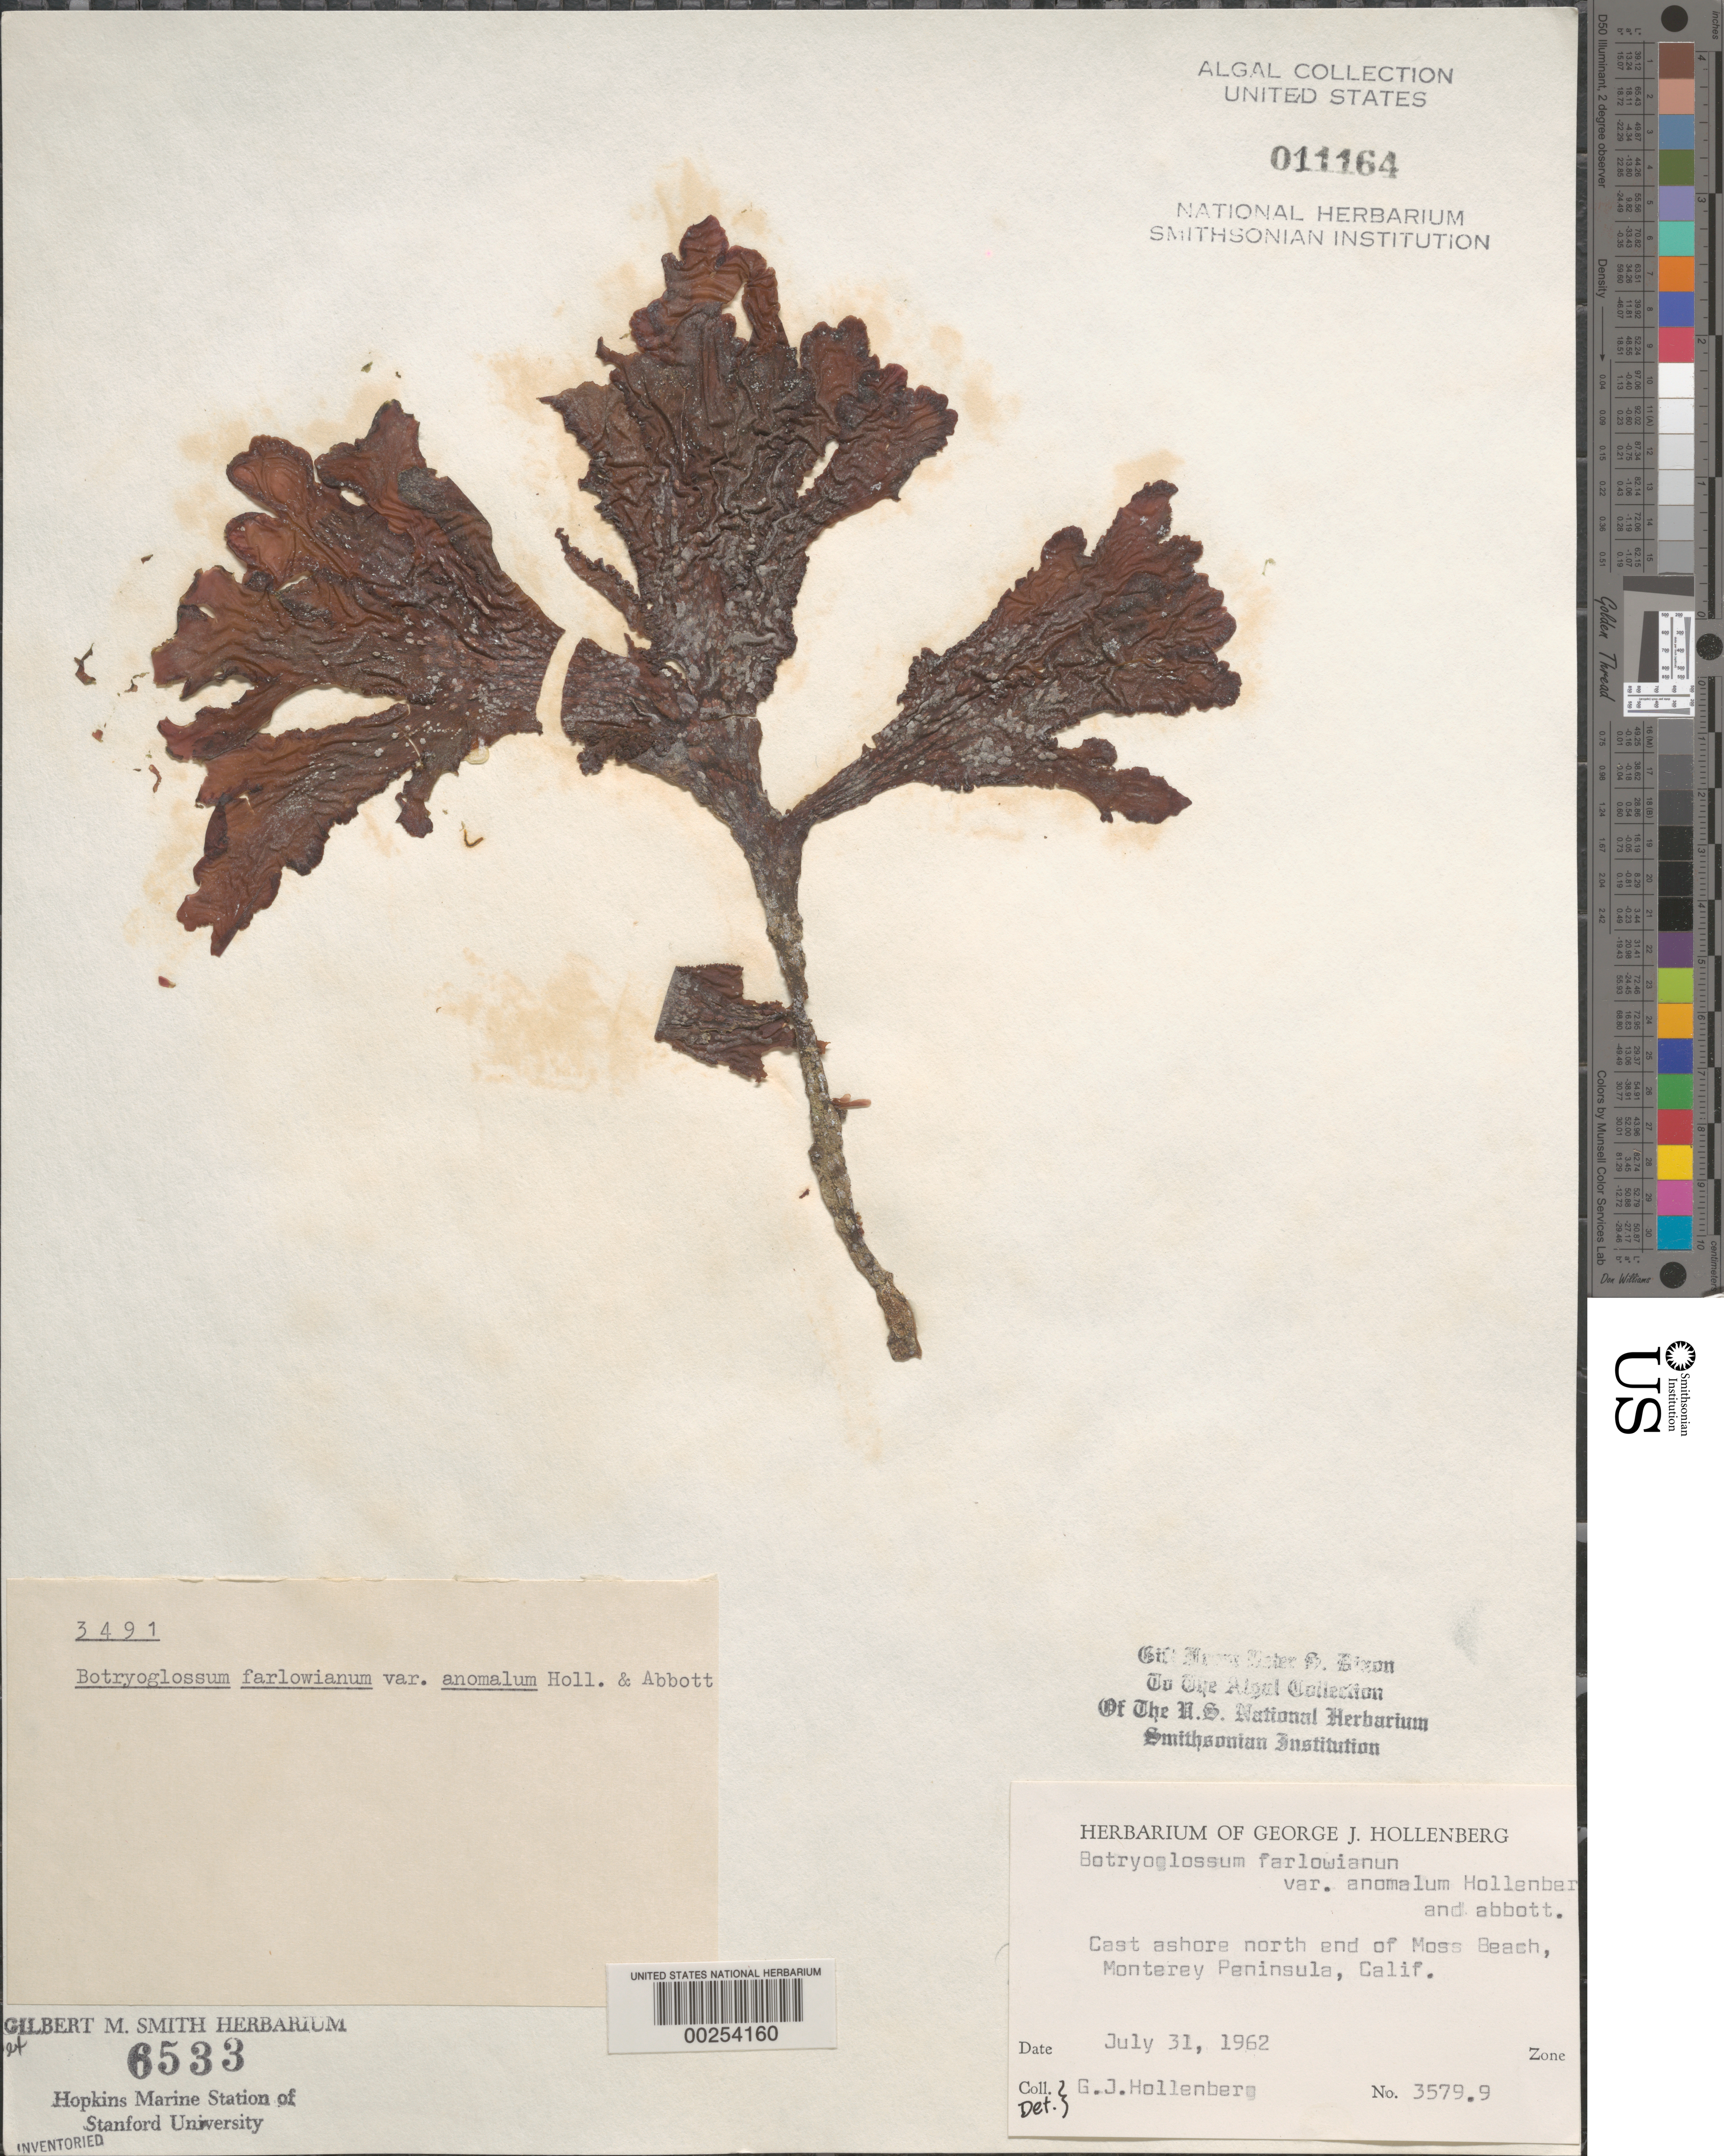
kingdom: Plantae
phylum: Rhodophyta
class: Florideophyceae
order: Ceramiales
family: Delesseriaceae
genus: Botryoglossum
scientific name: Botryoglossum farlowianum var. anomalum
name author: Hollenb. & I.A. Abbott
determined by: Hollenberg, George J.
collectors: G. Hollenberg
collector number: GJH 3579.9 & PSD 3491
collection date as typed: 31 Jul 1962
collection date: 1962-07-31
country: United States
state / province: California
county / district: Monterey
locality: Moss Beach, Monterey Peninsula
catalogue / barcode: US 11164